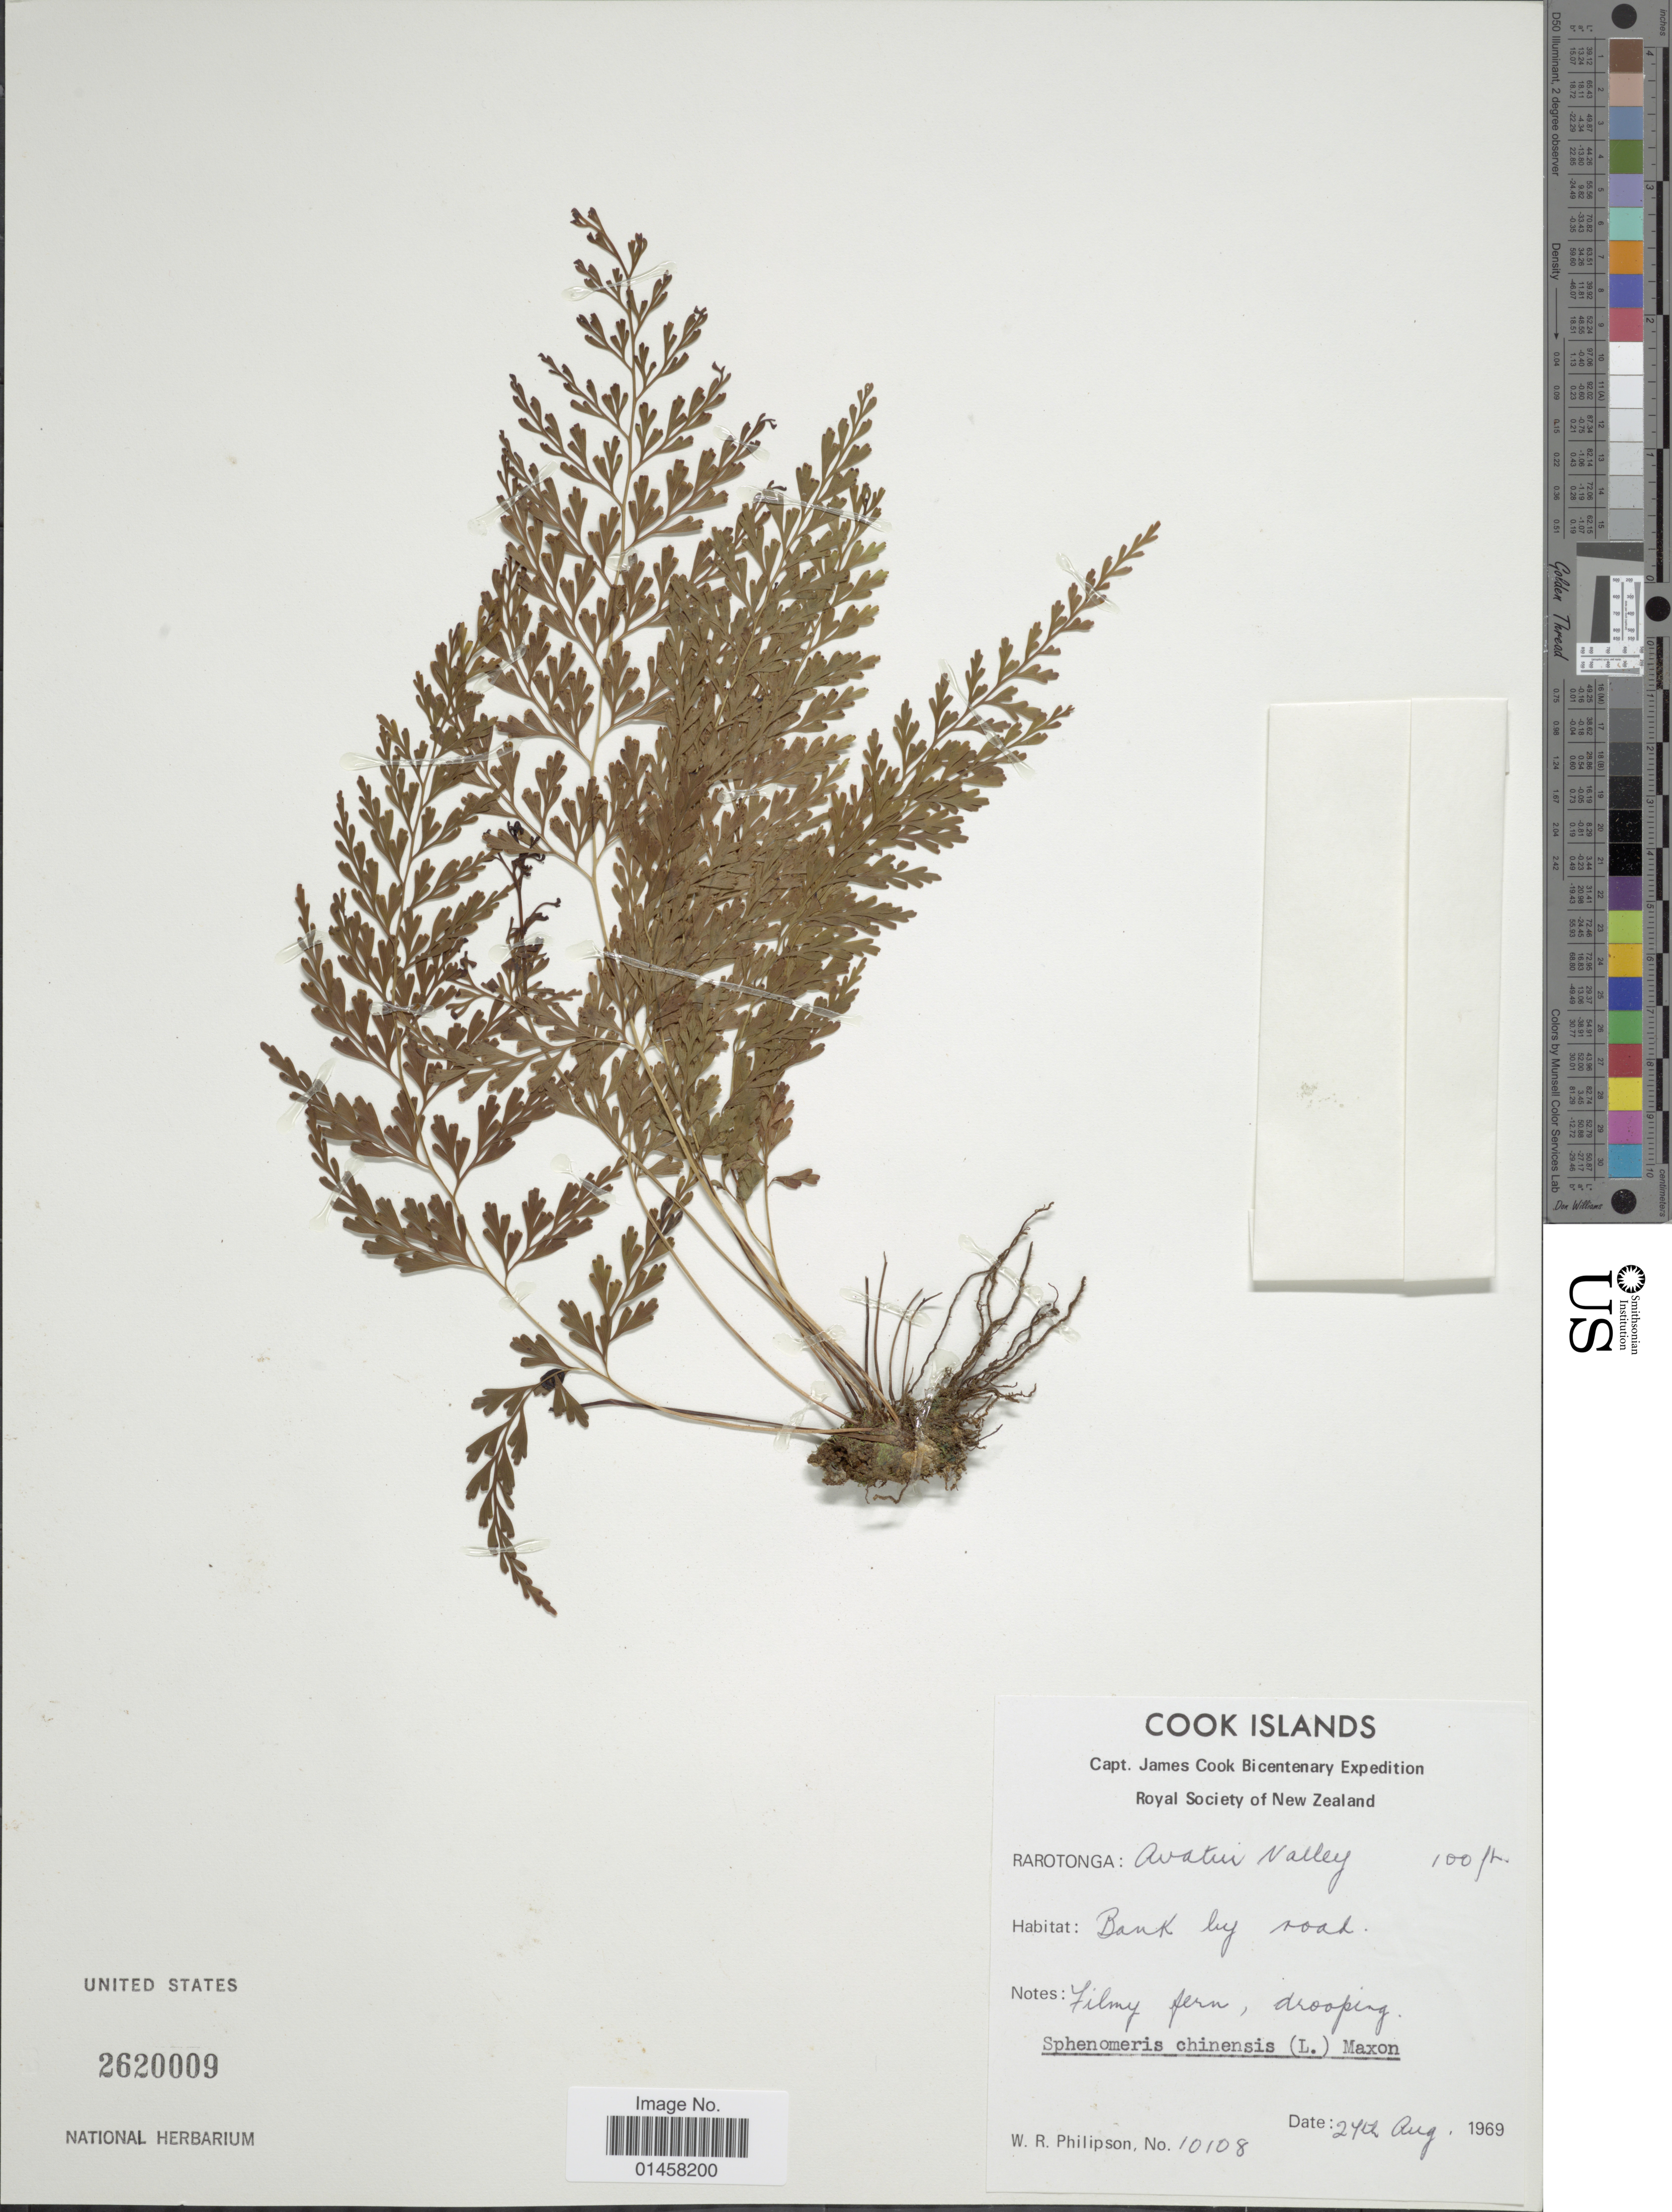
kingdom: Plantae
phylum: Tracheophyta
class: Polypodiopsida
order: Polypodiales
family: Lindsaeaceae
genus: Sphenomeris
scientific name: Sphenomeris chinensis var. chinensis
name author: (L.) Maxon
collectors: W. R. Philipson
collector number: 10108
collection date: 1969-08-24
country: Cook Islands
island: Rarotonga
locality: Rarotonga: Avana Valley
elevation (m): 30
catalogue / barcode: US 2620009